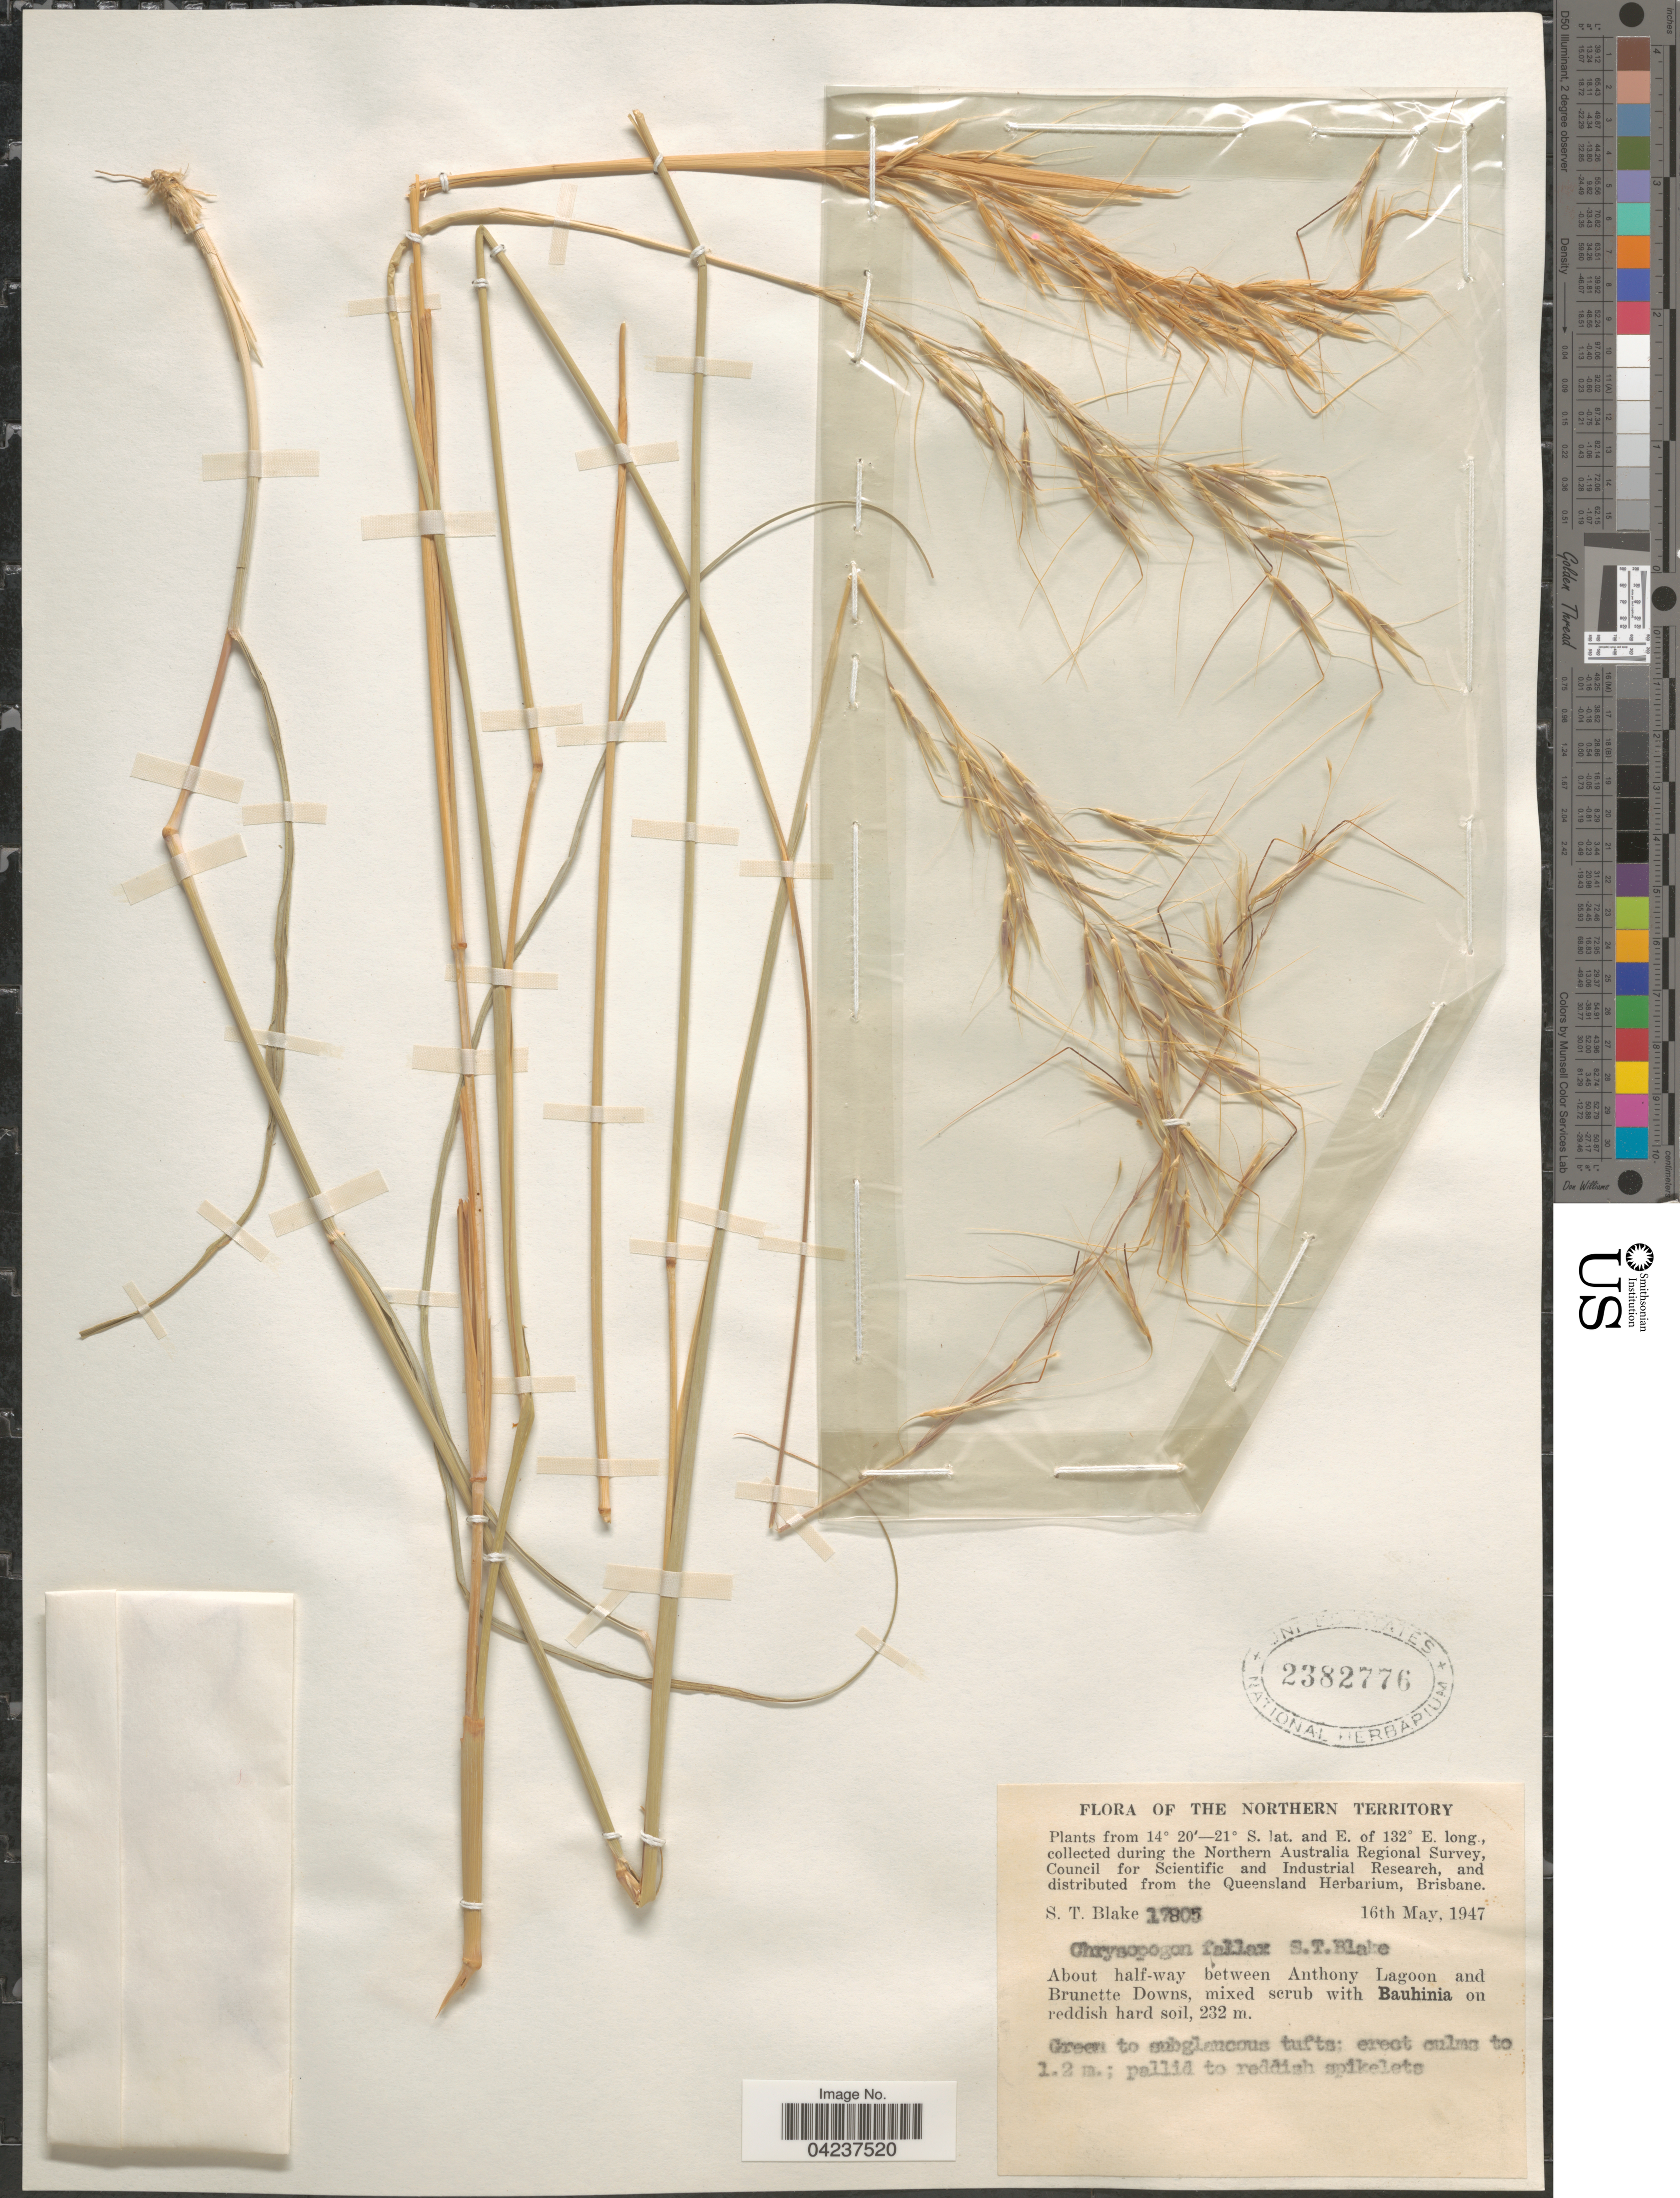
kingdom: Plantae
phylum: Tracheophyta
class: Liliopsida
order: Poales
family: Poaceae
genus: Chrysopogon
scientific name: Chrysopogon fallax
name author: S.T. Blake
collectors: S. T. Blake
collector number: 17805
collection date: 1947-05-16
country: Australia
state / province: Northern Territory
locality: The Northern Australia Regional Survey. About half-way between Anthony Lagoon and Brunette Downs.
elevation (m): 232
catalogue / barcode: US 2382776